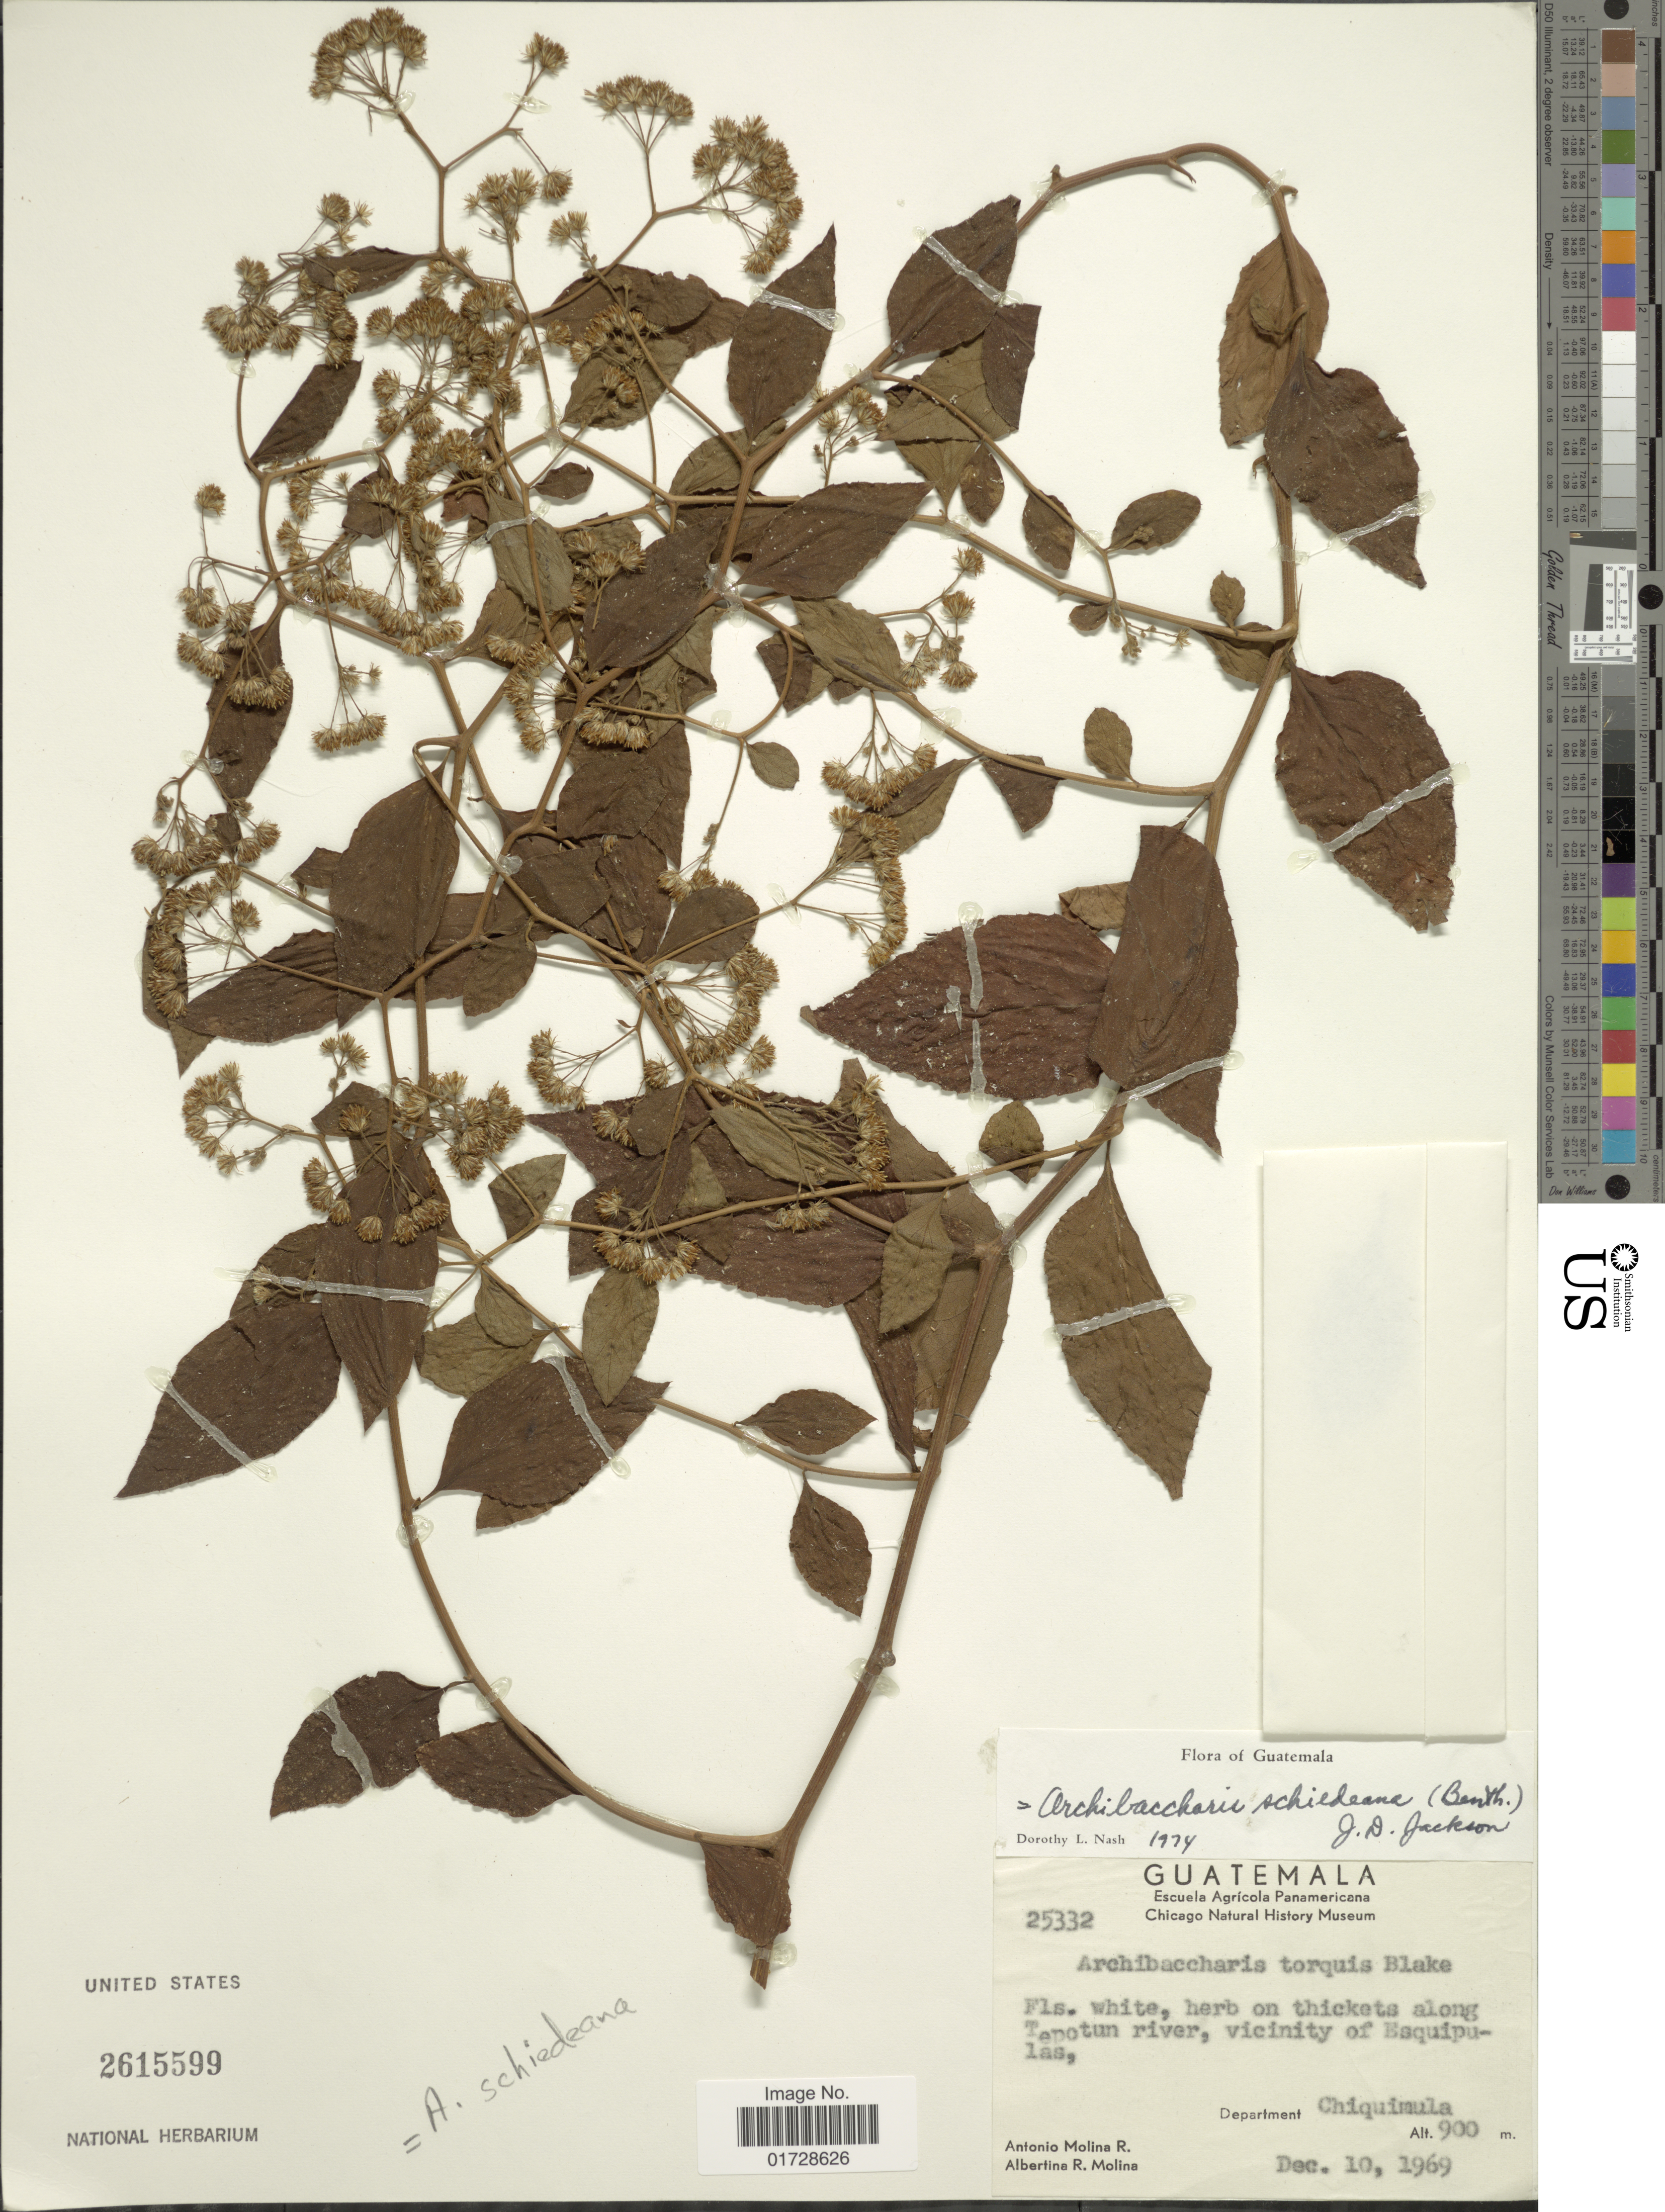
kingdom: Plantae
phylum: Tracheophyta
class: Magnoliopsida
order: Asterales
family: Asteraceae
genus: Archibaccharis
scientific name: Archibaccharis schiedeana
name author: (Benth.) J.D. Jacks.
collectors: A. Molina R. & A. R. Molina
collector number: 25332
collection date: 1969-12-10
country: Guatemala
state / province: Chiquimula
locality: Along Tepotun river, vicinity of Esquipulas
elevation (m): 900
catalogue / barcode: US 2615599